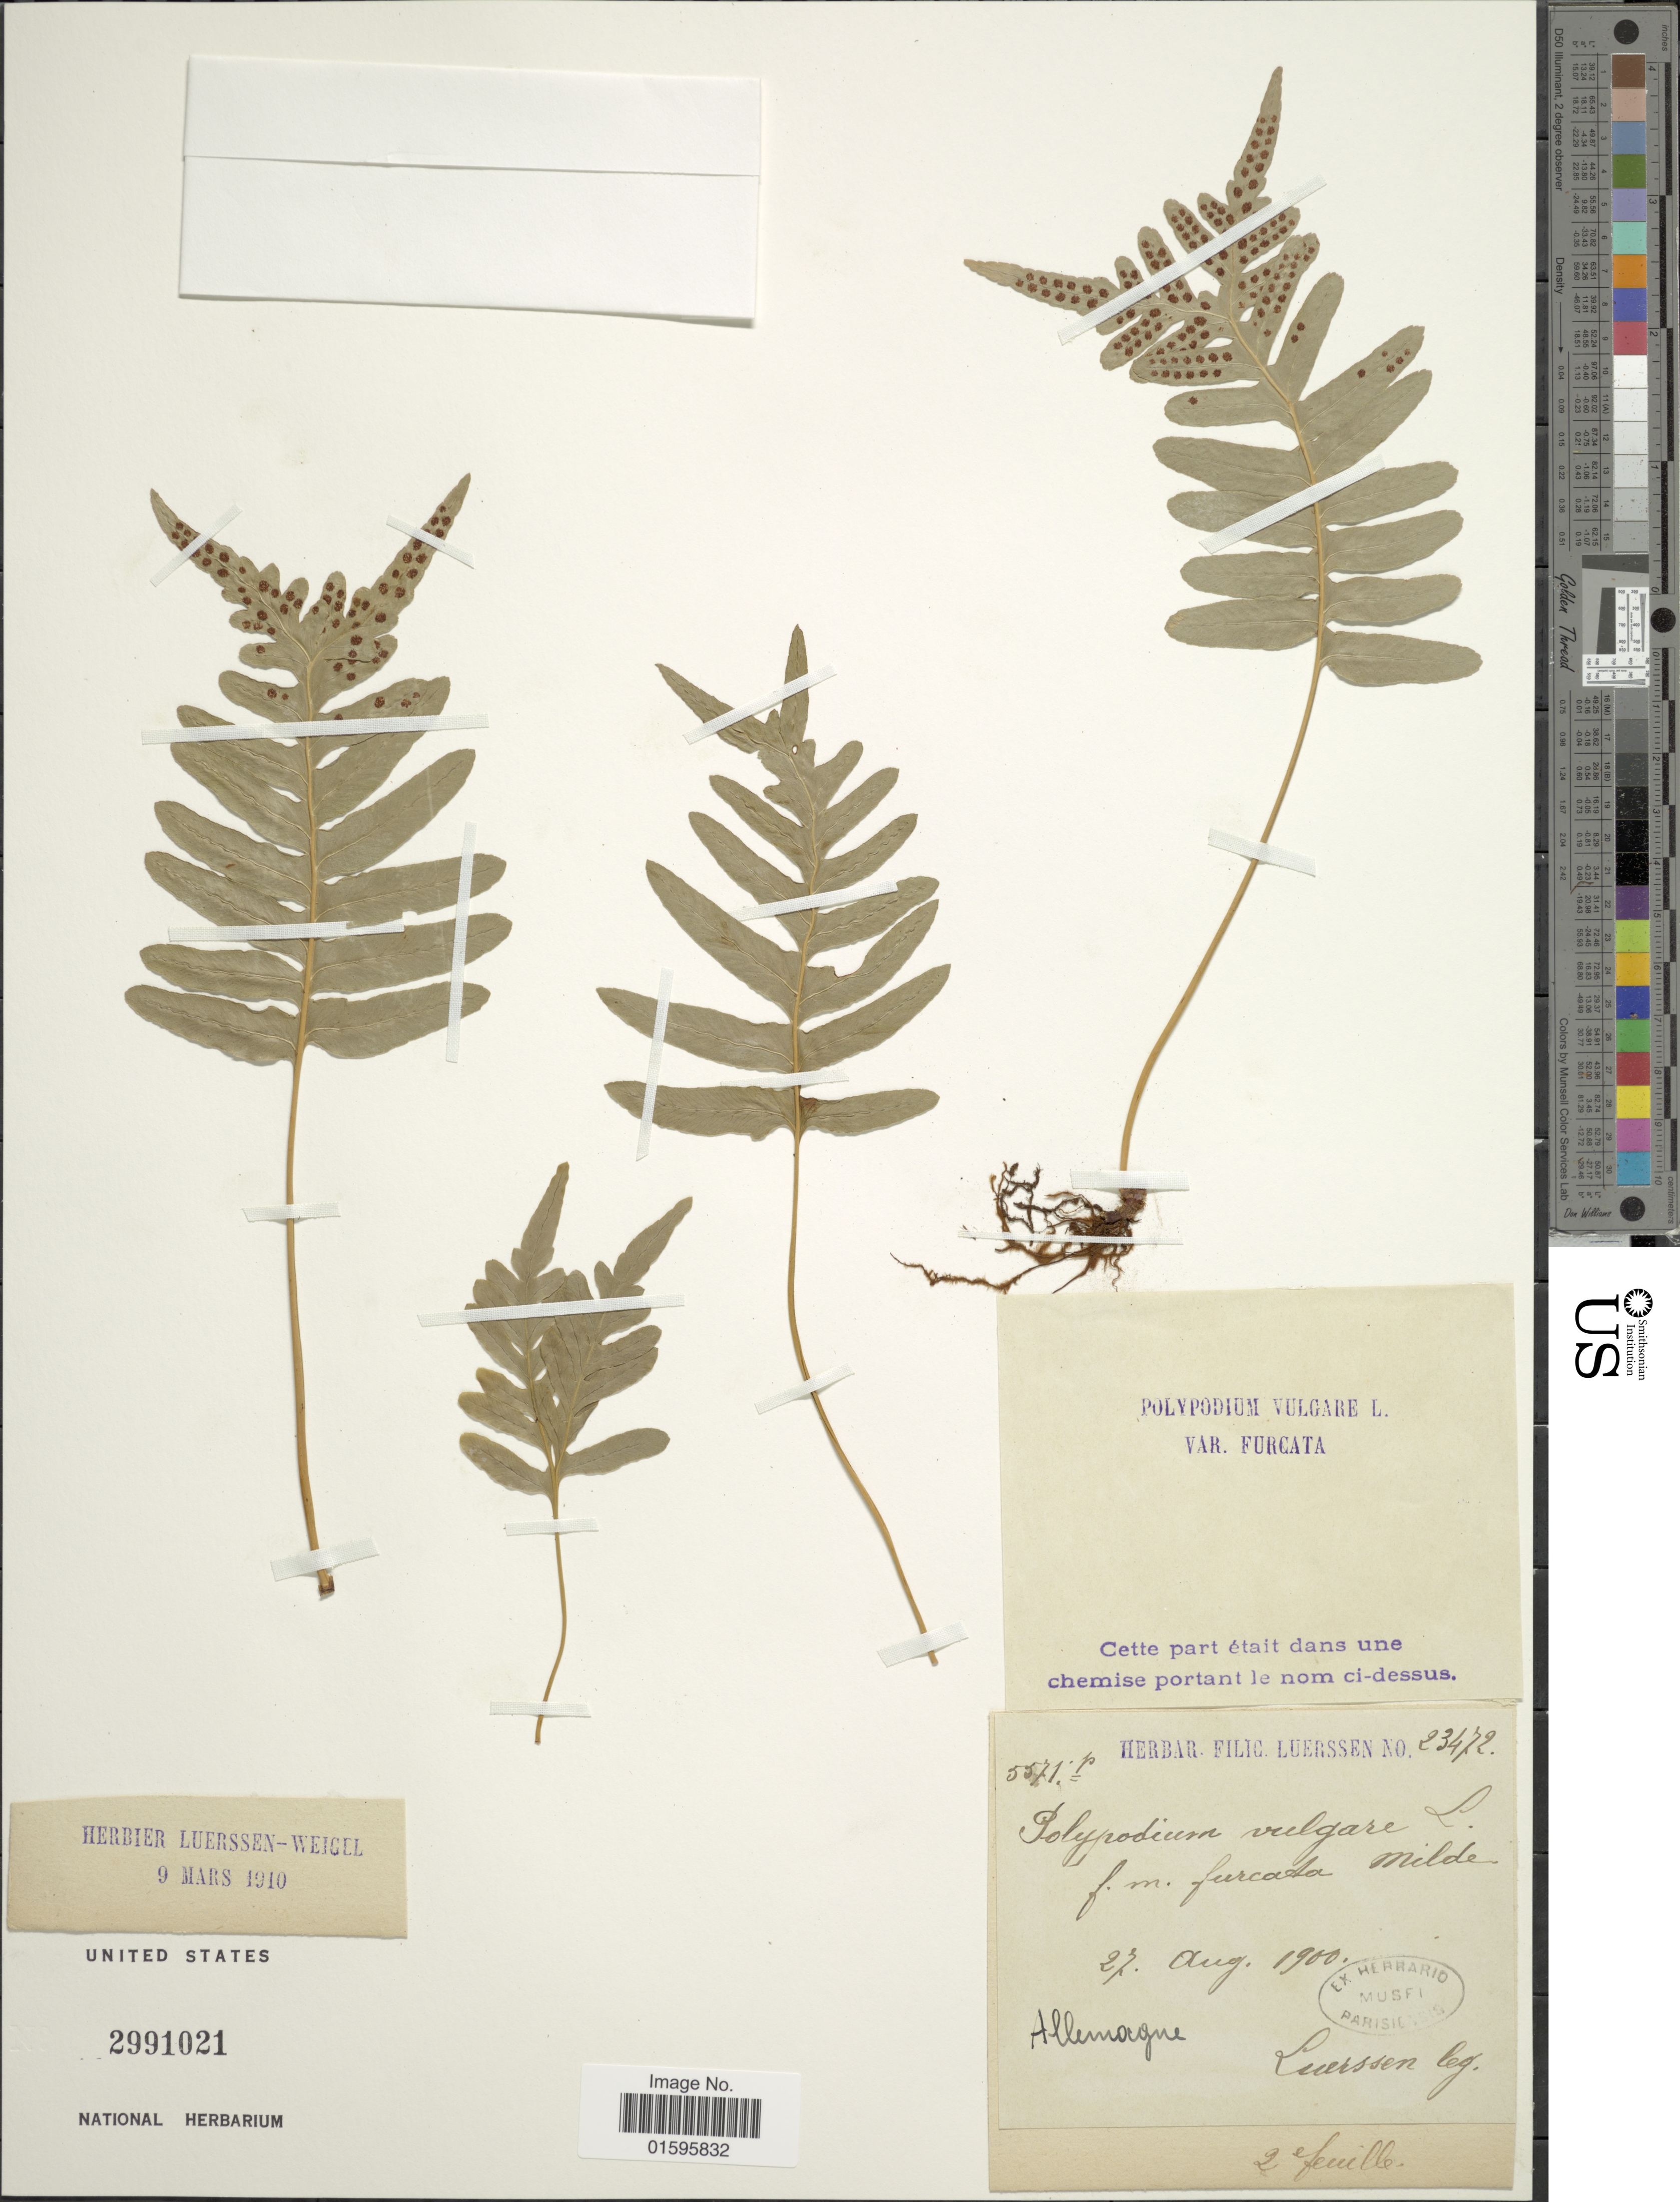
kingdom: Plantae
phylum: Tracheophyta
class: Polypodiopsida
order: Polypodiales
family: Polypodiaceae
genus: Polypodium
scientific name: Polypodium vulgare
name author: L.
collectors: Luerssen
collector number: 5571p/23472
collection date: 1900-08-27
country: Germany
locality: Allemagne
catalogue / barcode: US 2991021